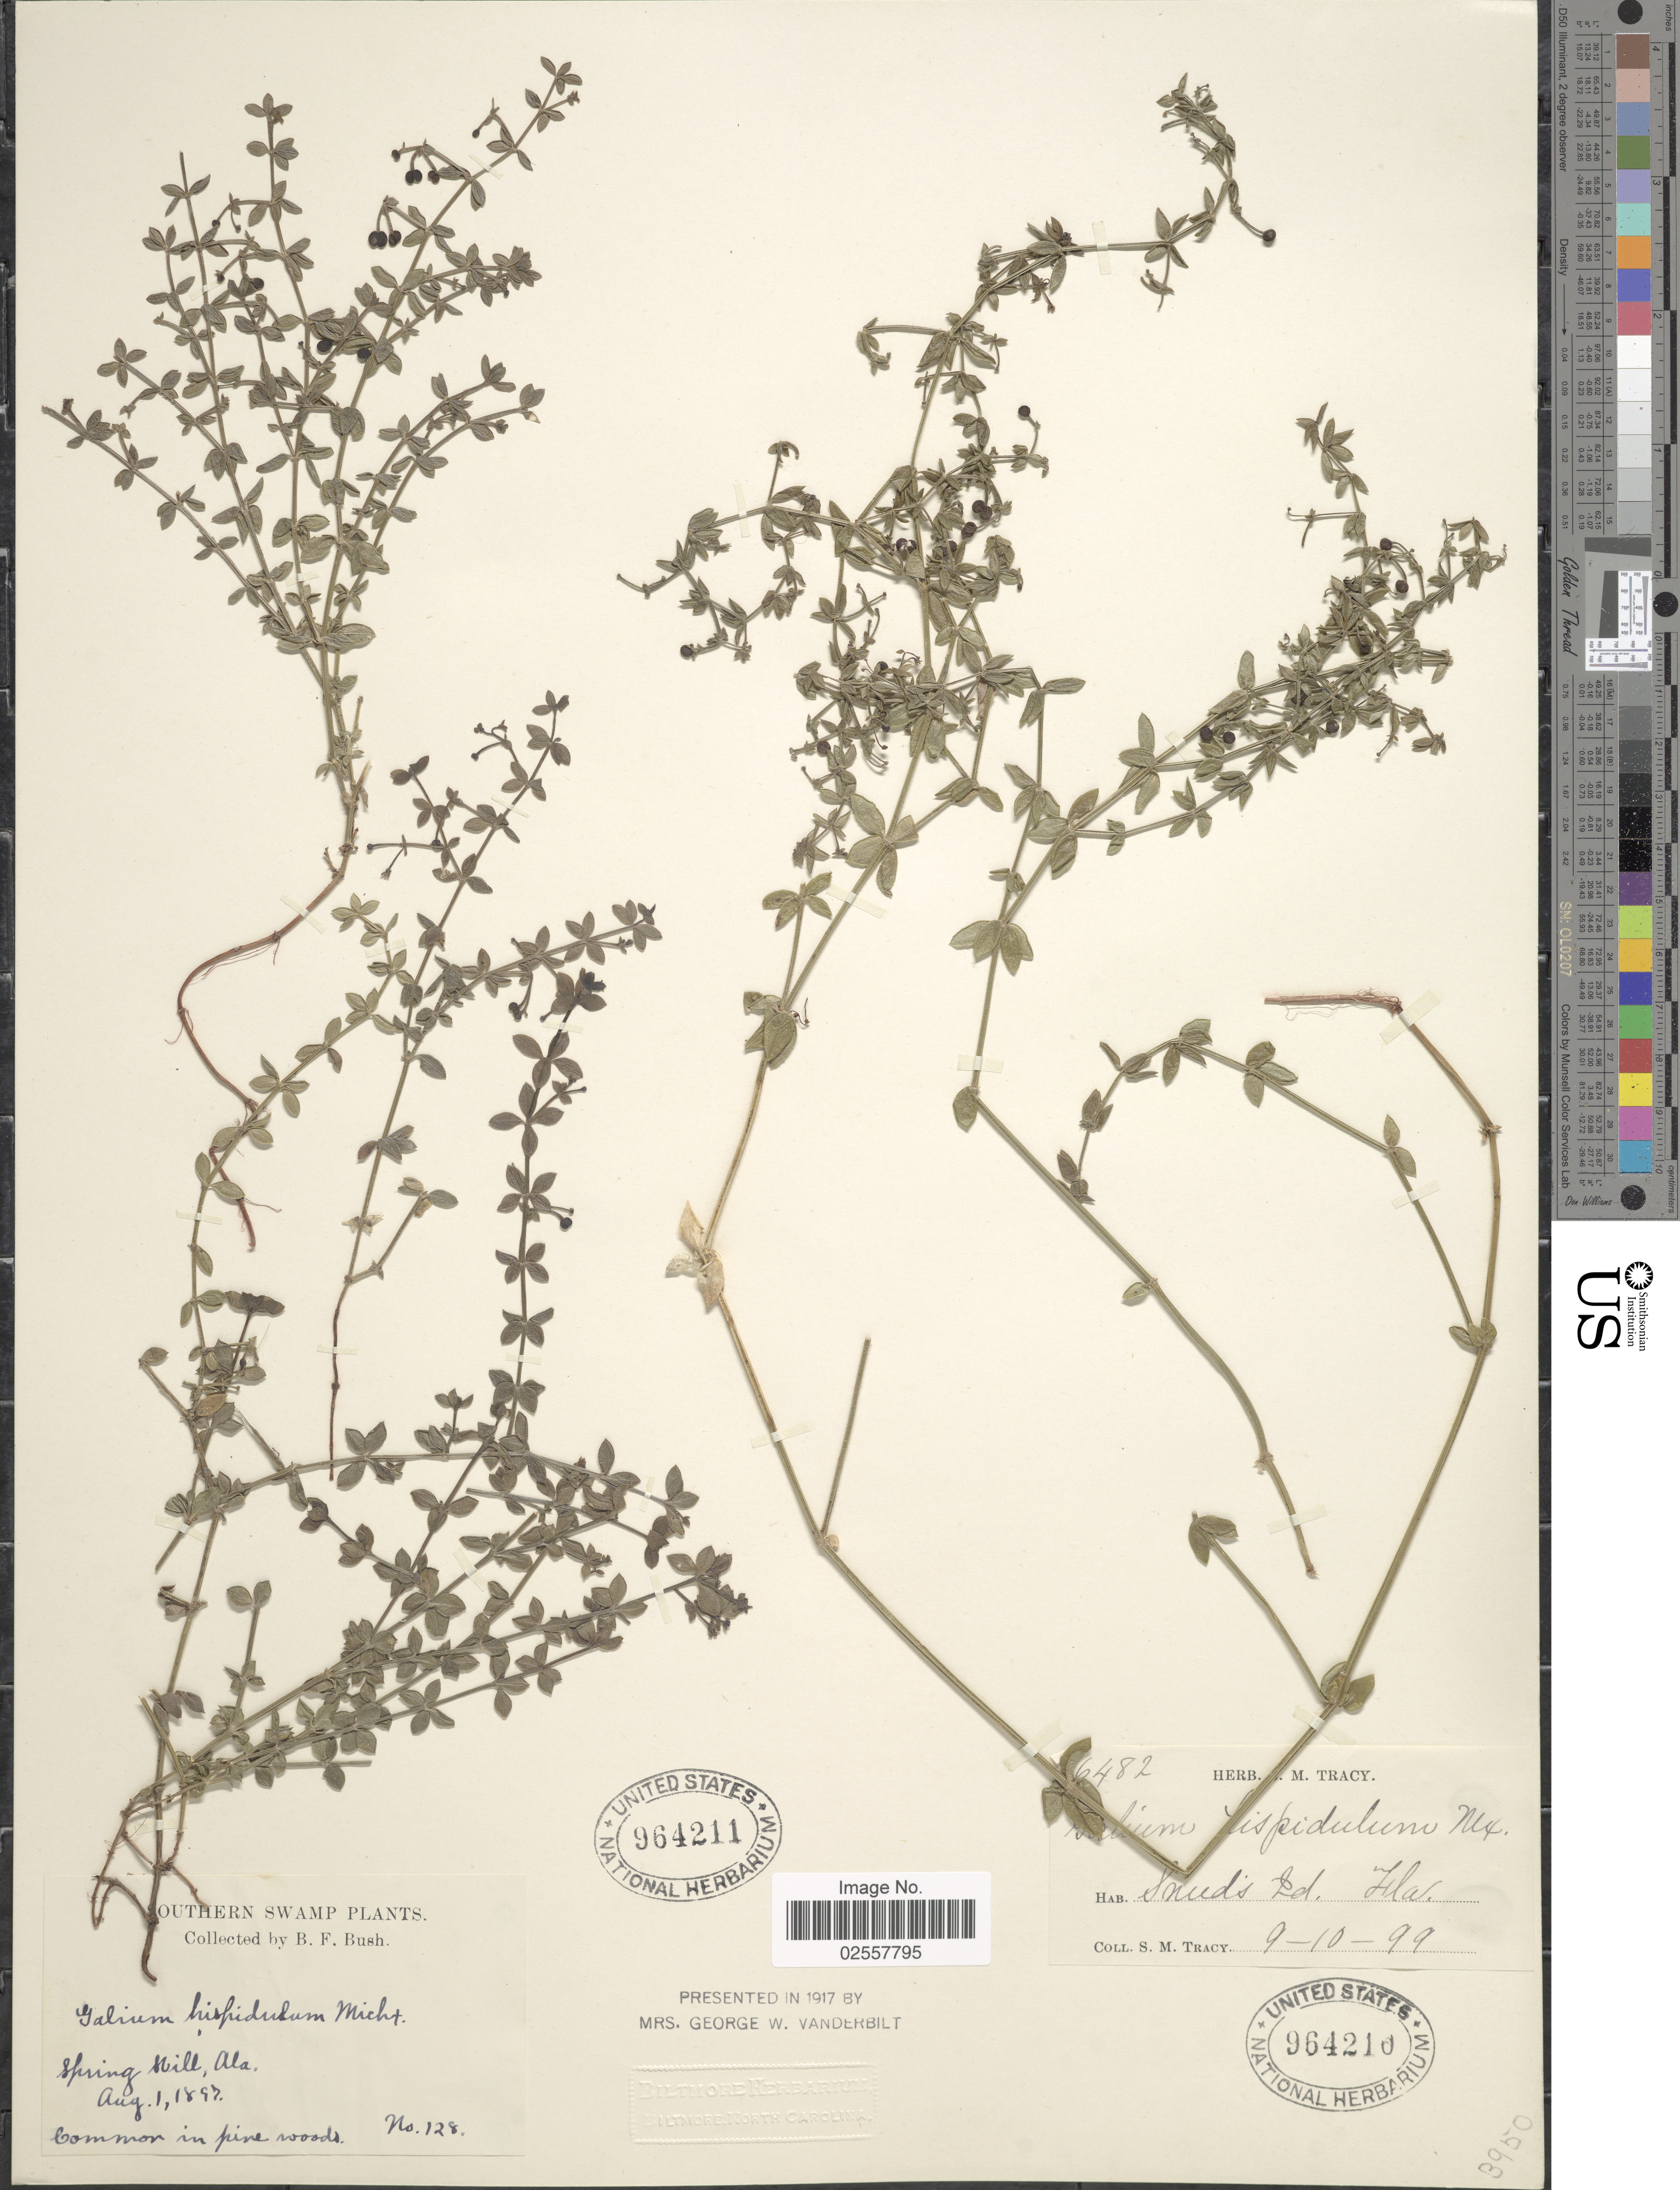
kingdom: Plantae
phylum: Tracheophyta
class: Magnoliopsida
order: Gentianales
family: Rubiaceae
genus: Galium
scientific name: Galium hispidulum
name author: Michx.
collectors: S. M. Tracy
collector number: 6482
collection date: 1899-09-10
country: United States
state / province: Florida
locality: Sneed's Id.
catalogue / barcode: US 964210-2